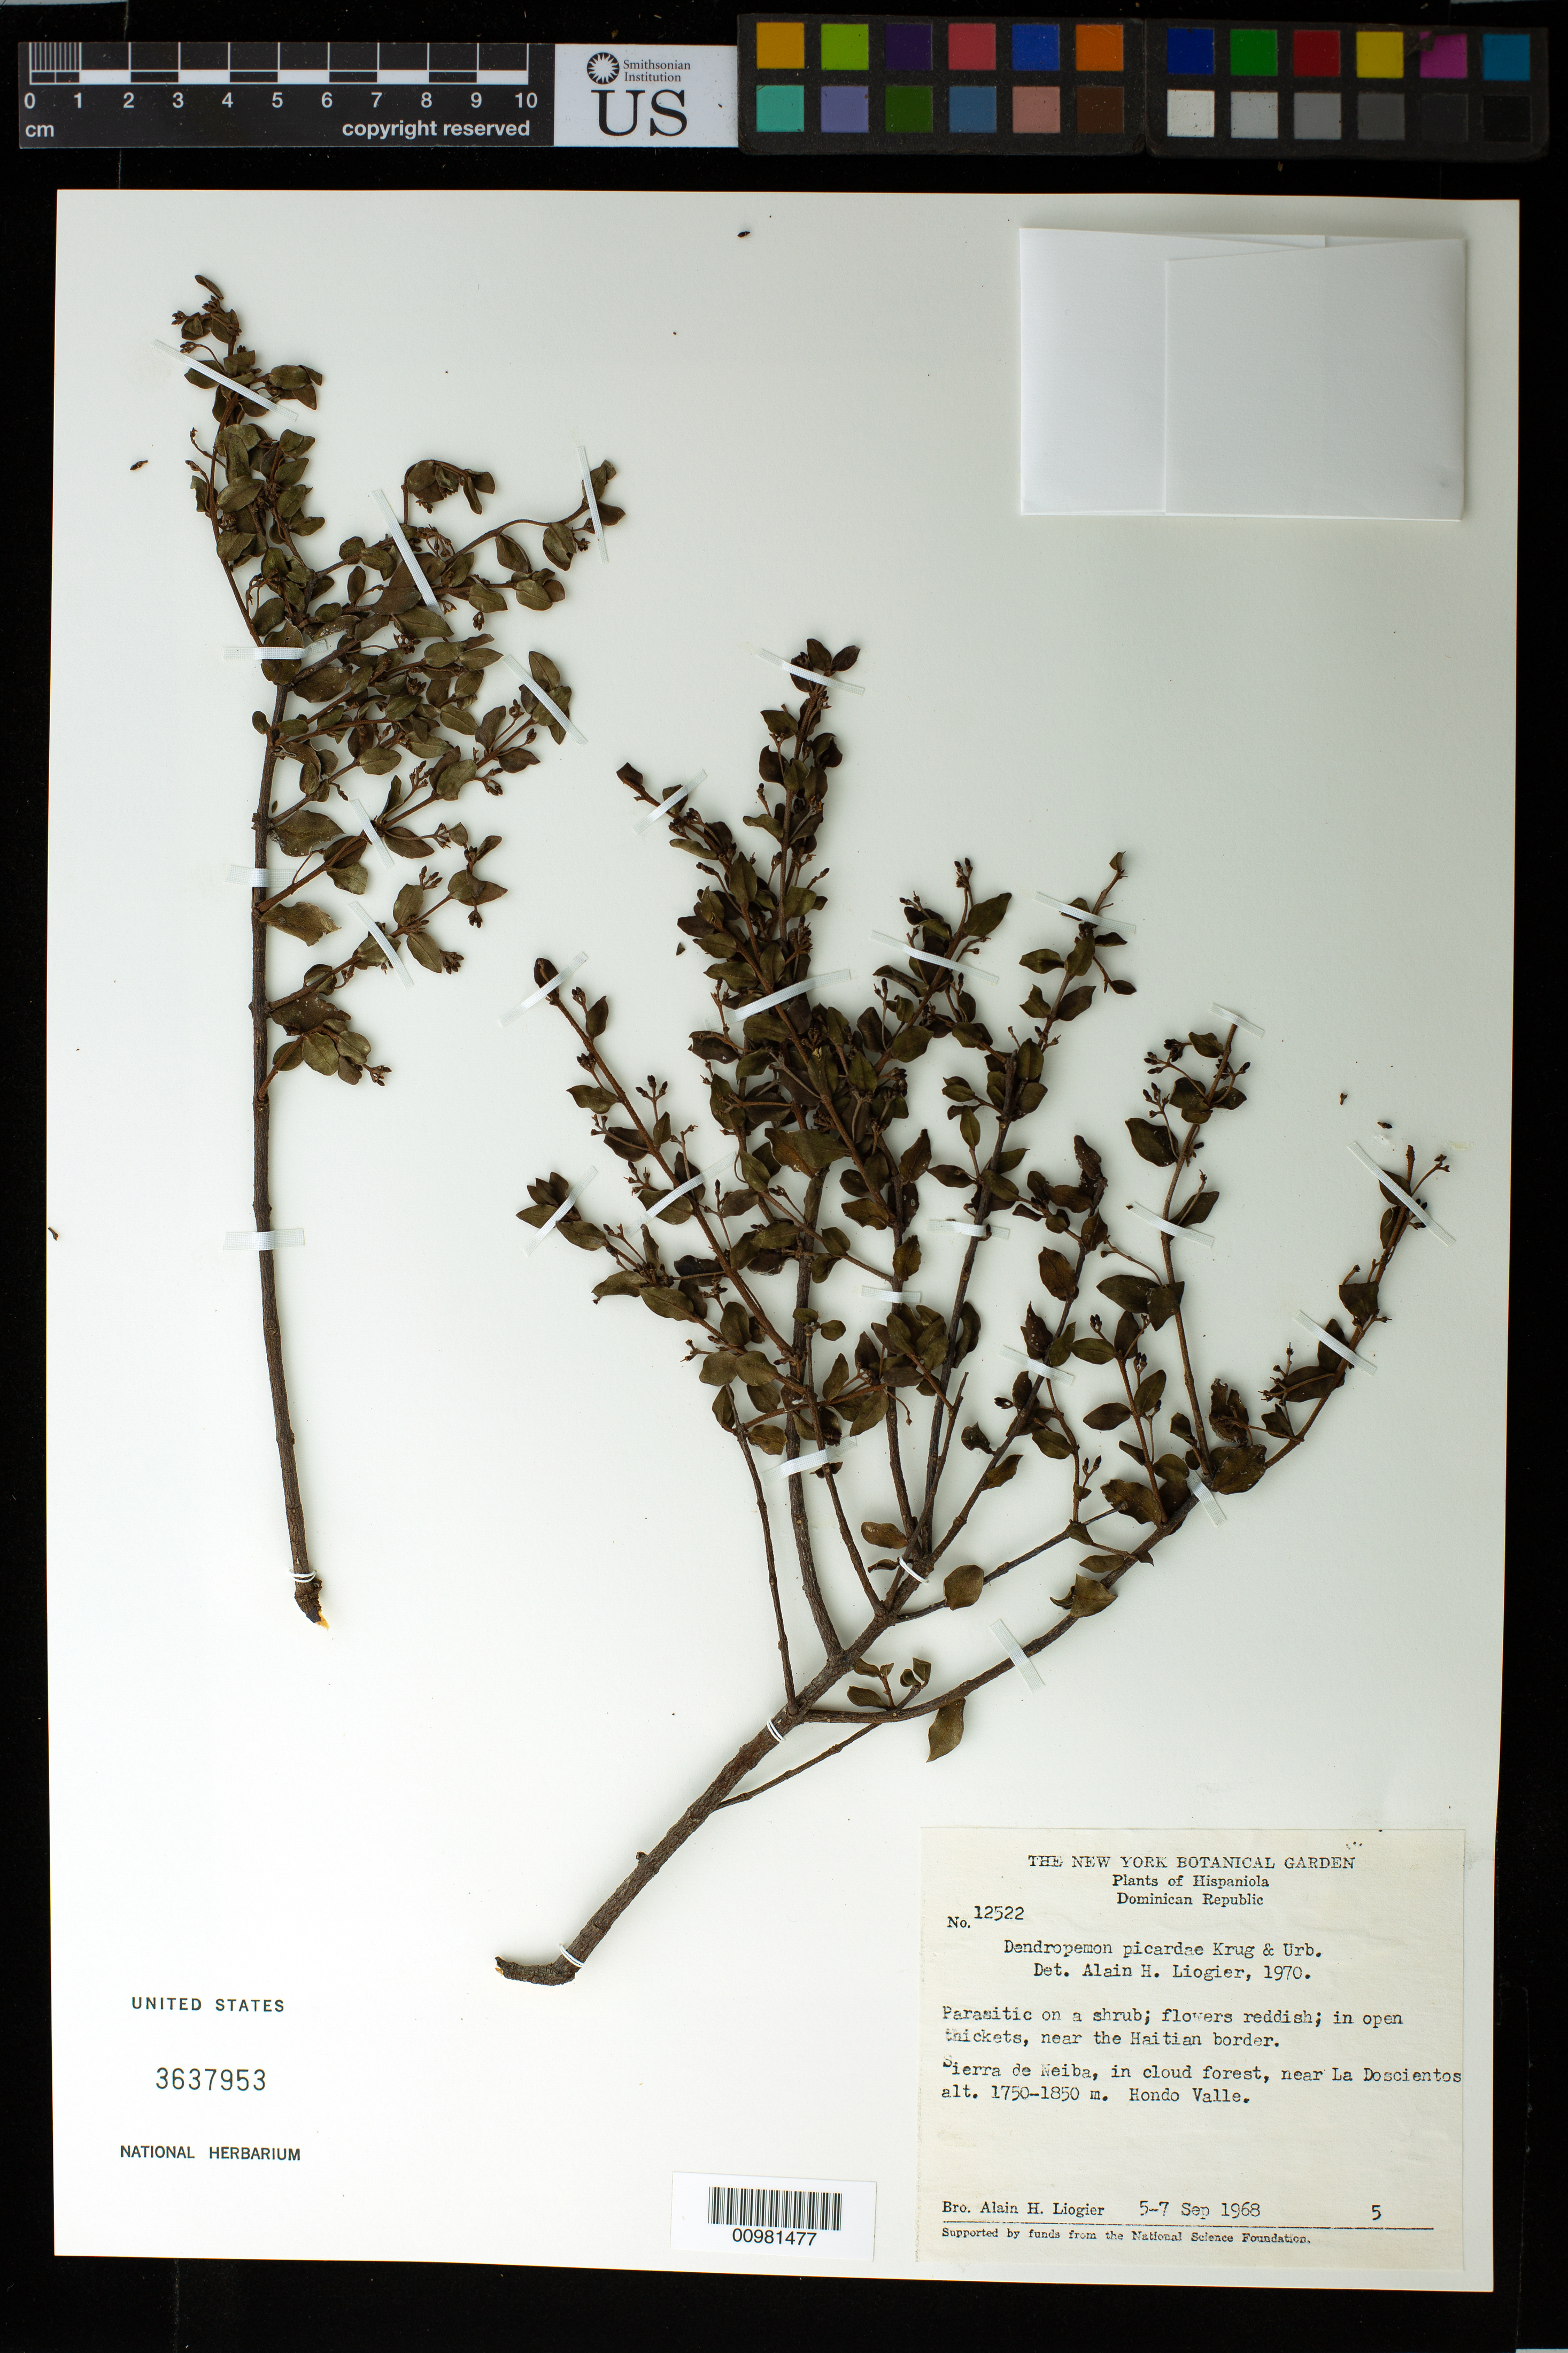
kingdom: Plantae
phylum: Tracheophyta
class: Magnoliopsida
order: Santalales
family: Loranthaceae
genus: Dendropemon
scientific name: Dendropemon picardae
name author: Krug & Urb.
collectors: A. H. Liogier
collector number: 12522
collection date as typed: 05 Sep 1968 to 07 Sep 1968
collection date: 1968-09-05/1968-09-07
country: Dominican Republic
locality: Sierra de Neiba, in cloud forest, near La Doscientos, Hondo Valle, near the Haitian border.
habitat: In open thickets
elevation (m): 1750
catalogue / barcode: US 3637953